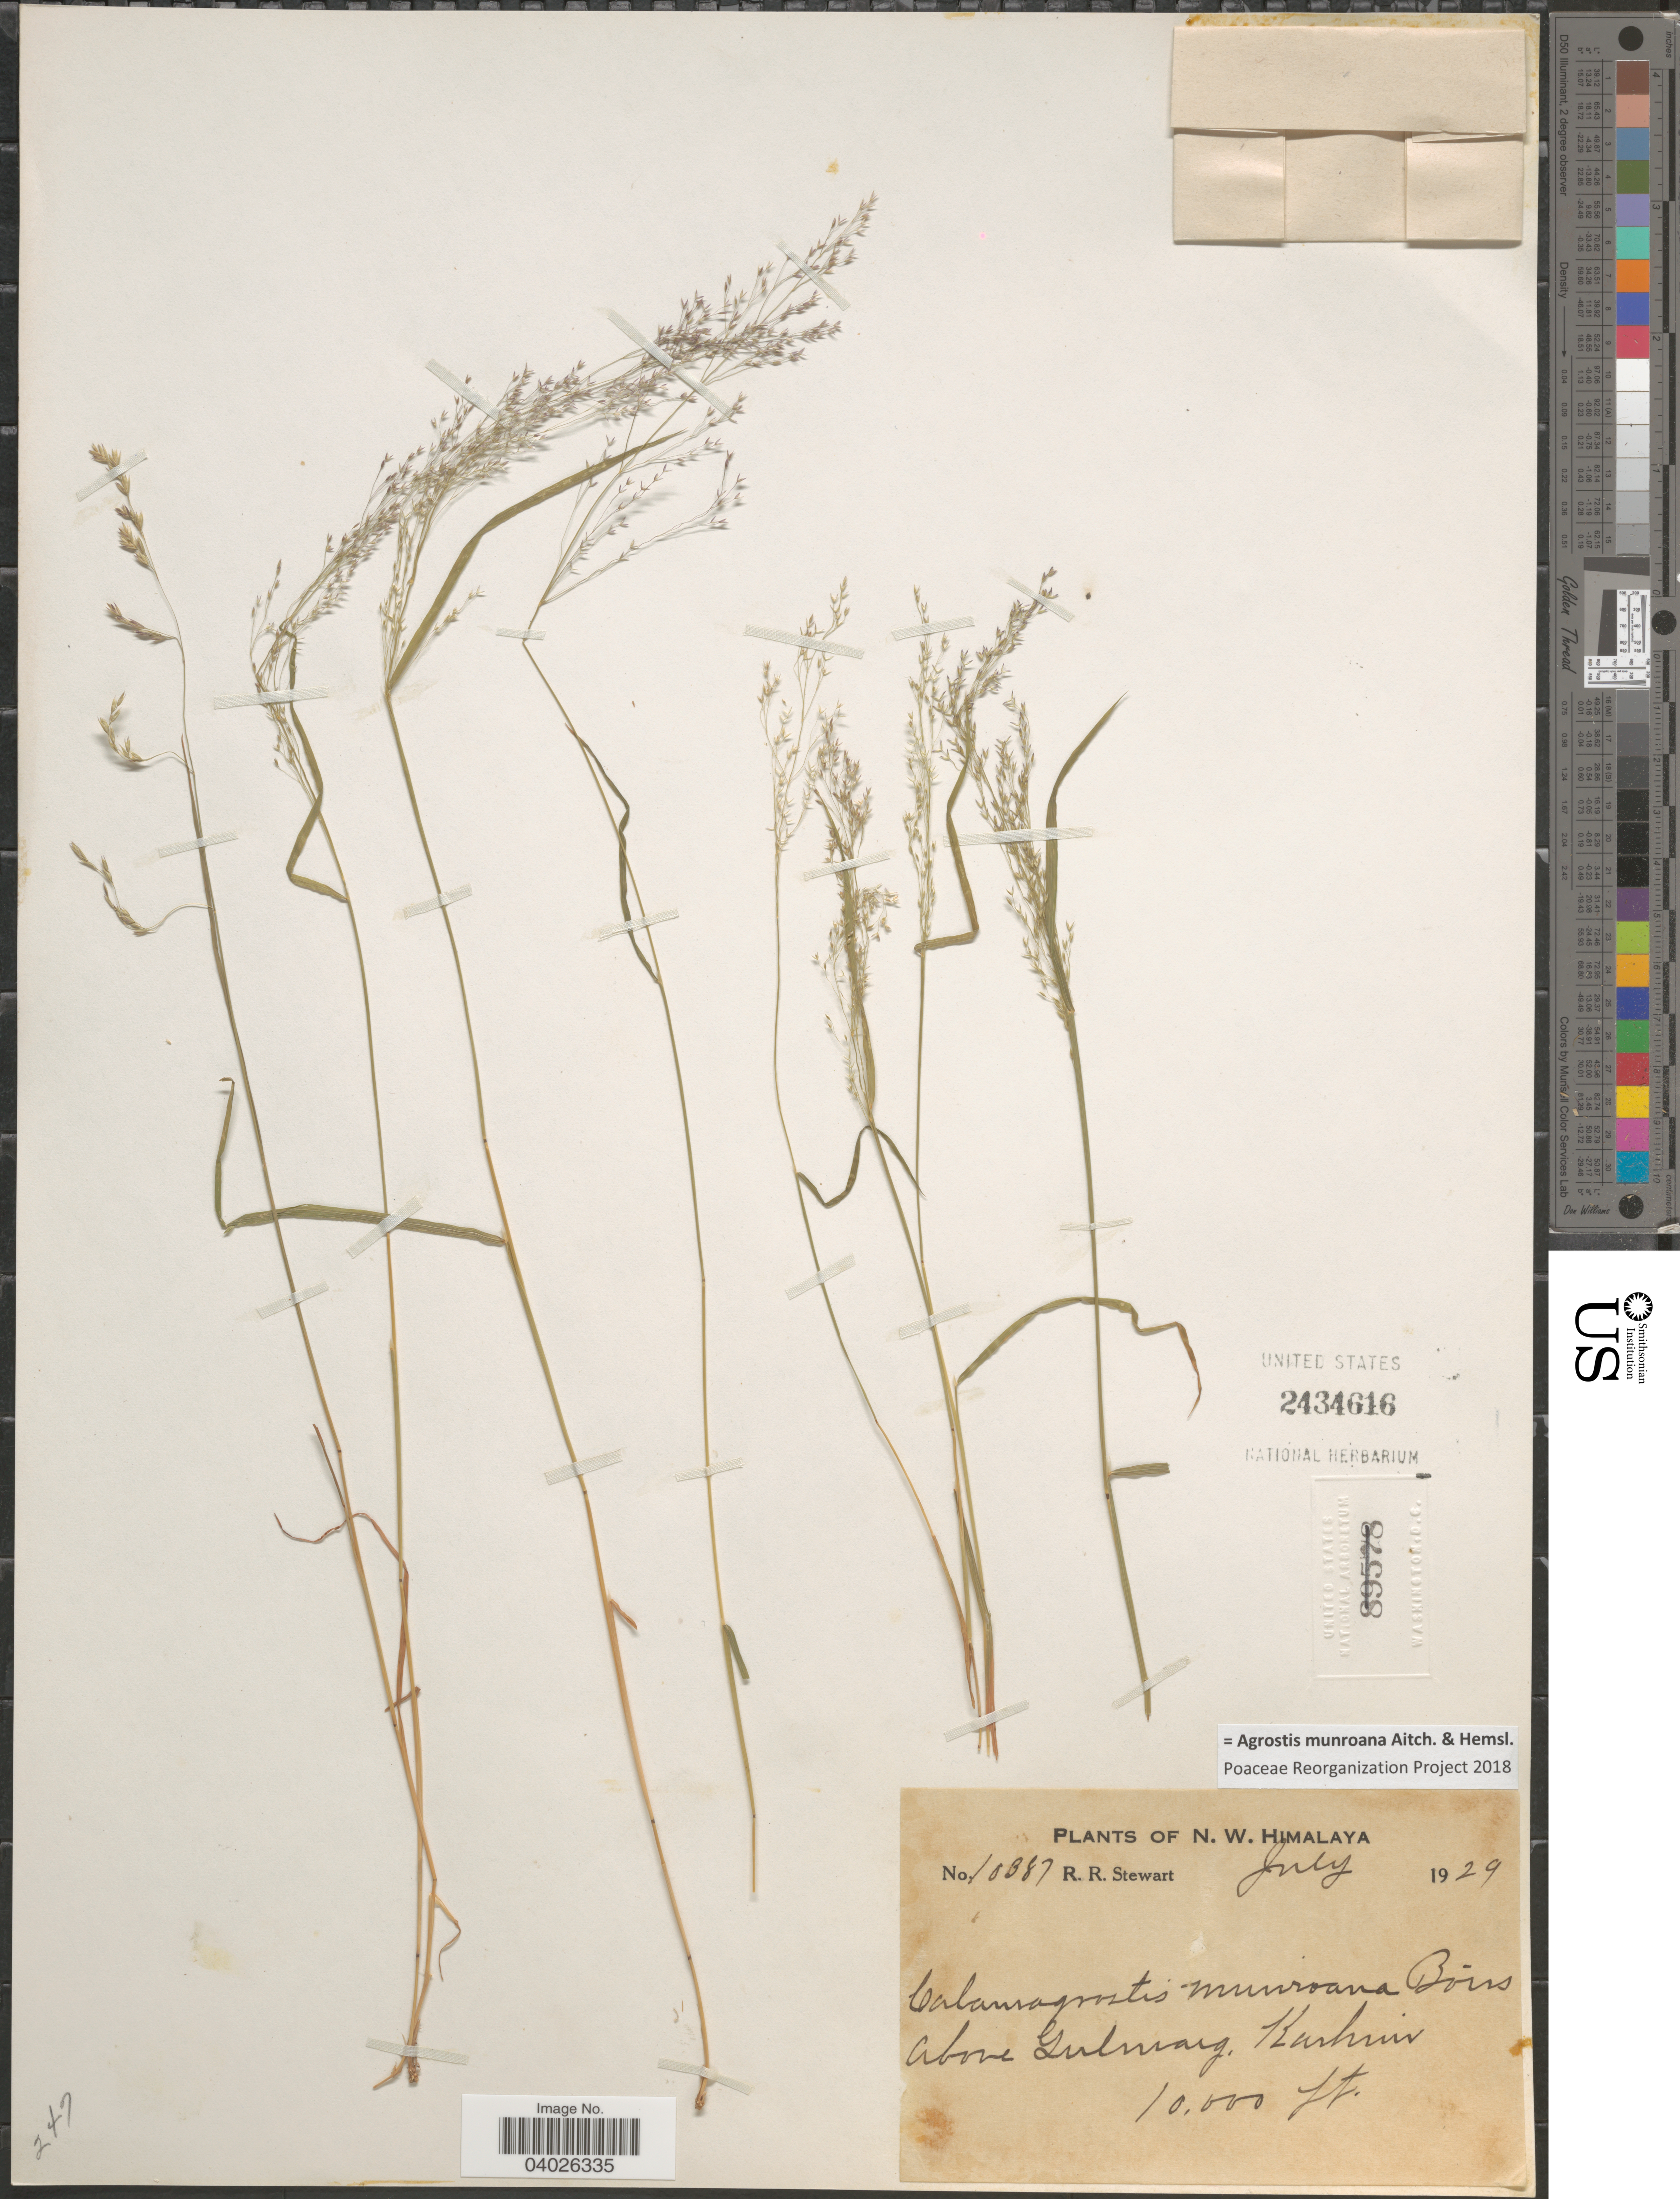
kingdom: Plantae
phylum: Tracheophyta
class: Liliopsida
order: Poales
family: Poaceae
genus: Agrostis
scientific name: Agrostis munroana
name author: Aitch. & Hemsl.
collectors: R. Stewart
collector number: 10387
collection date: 1929-07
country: India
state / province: Jammu and Kashmir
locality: N. W. Himalaya. Above Gulmarg, Kashmir.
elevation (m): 3048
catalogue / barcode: US 2434616